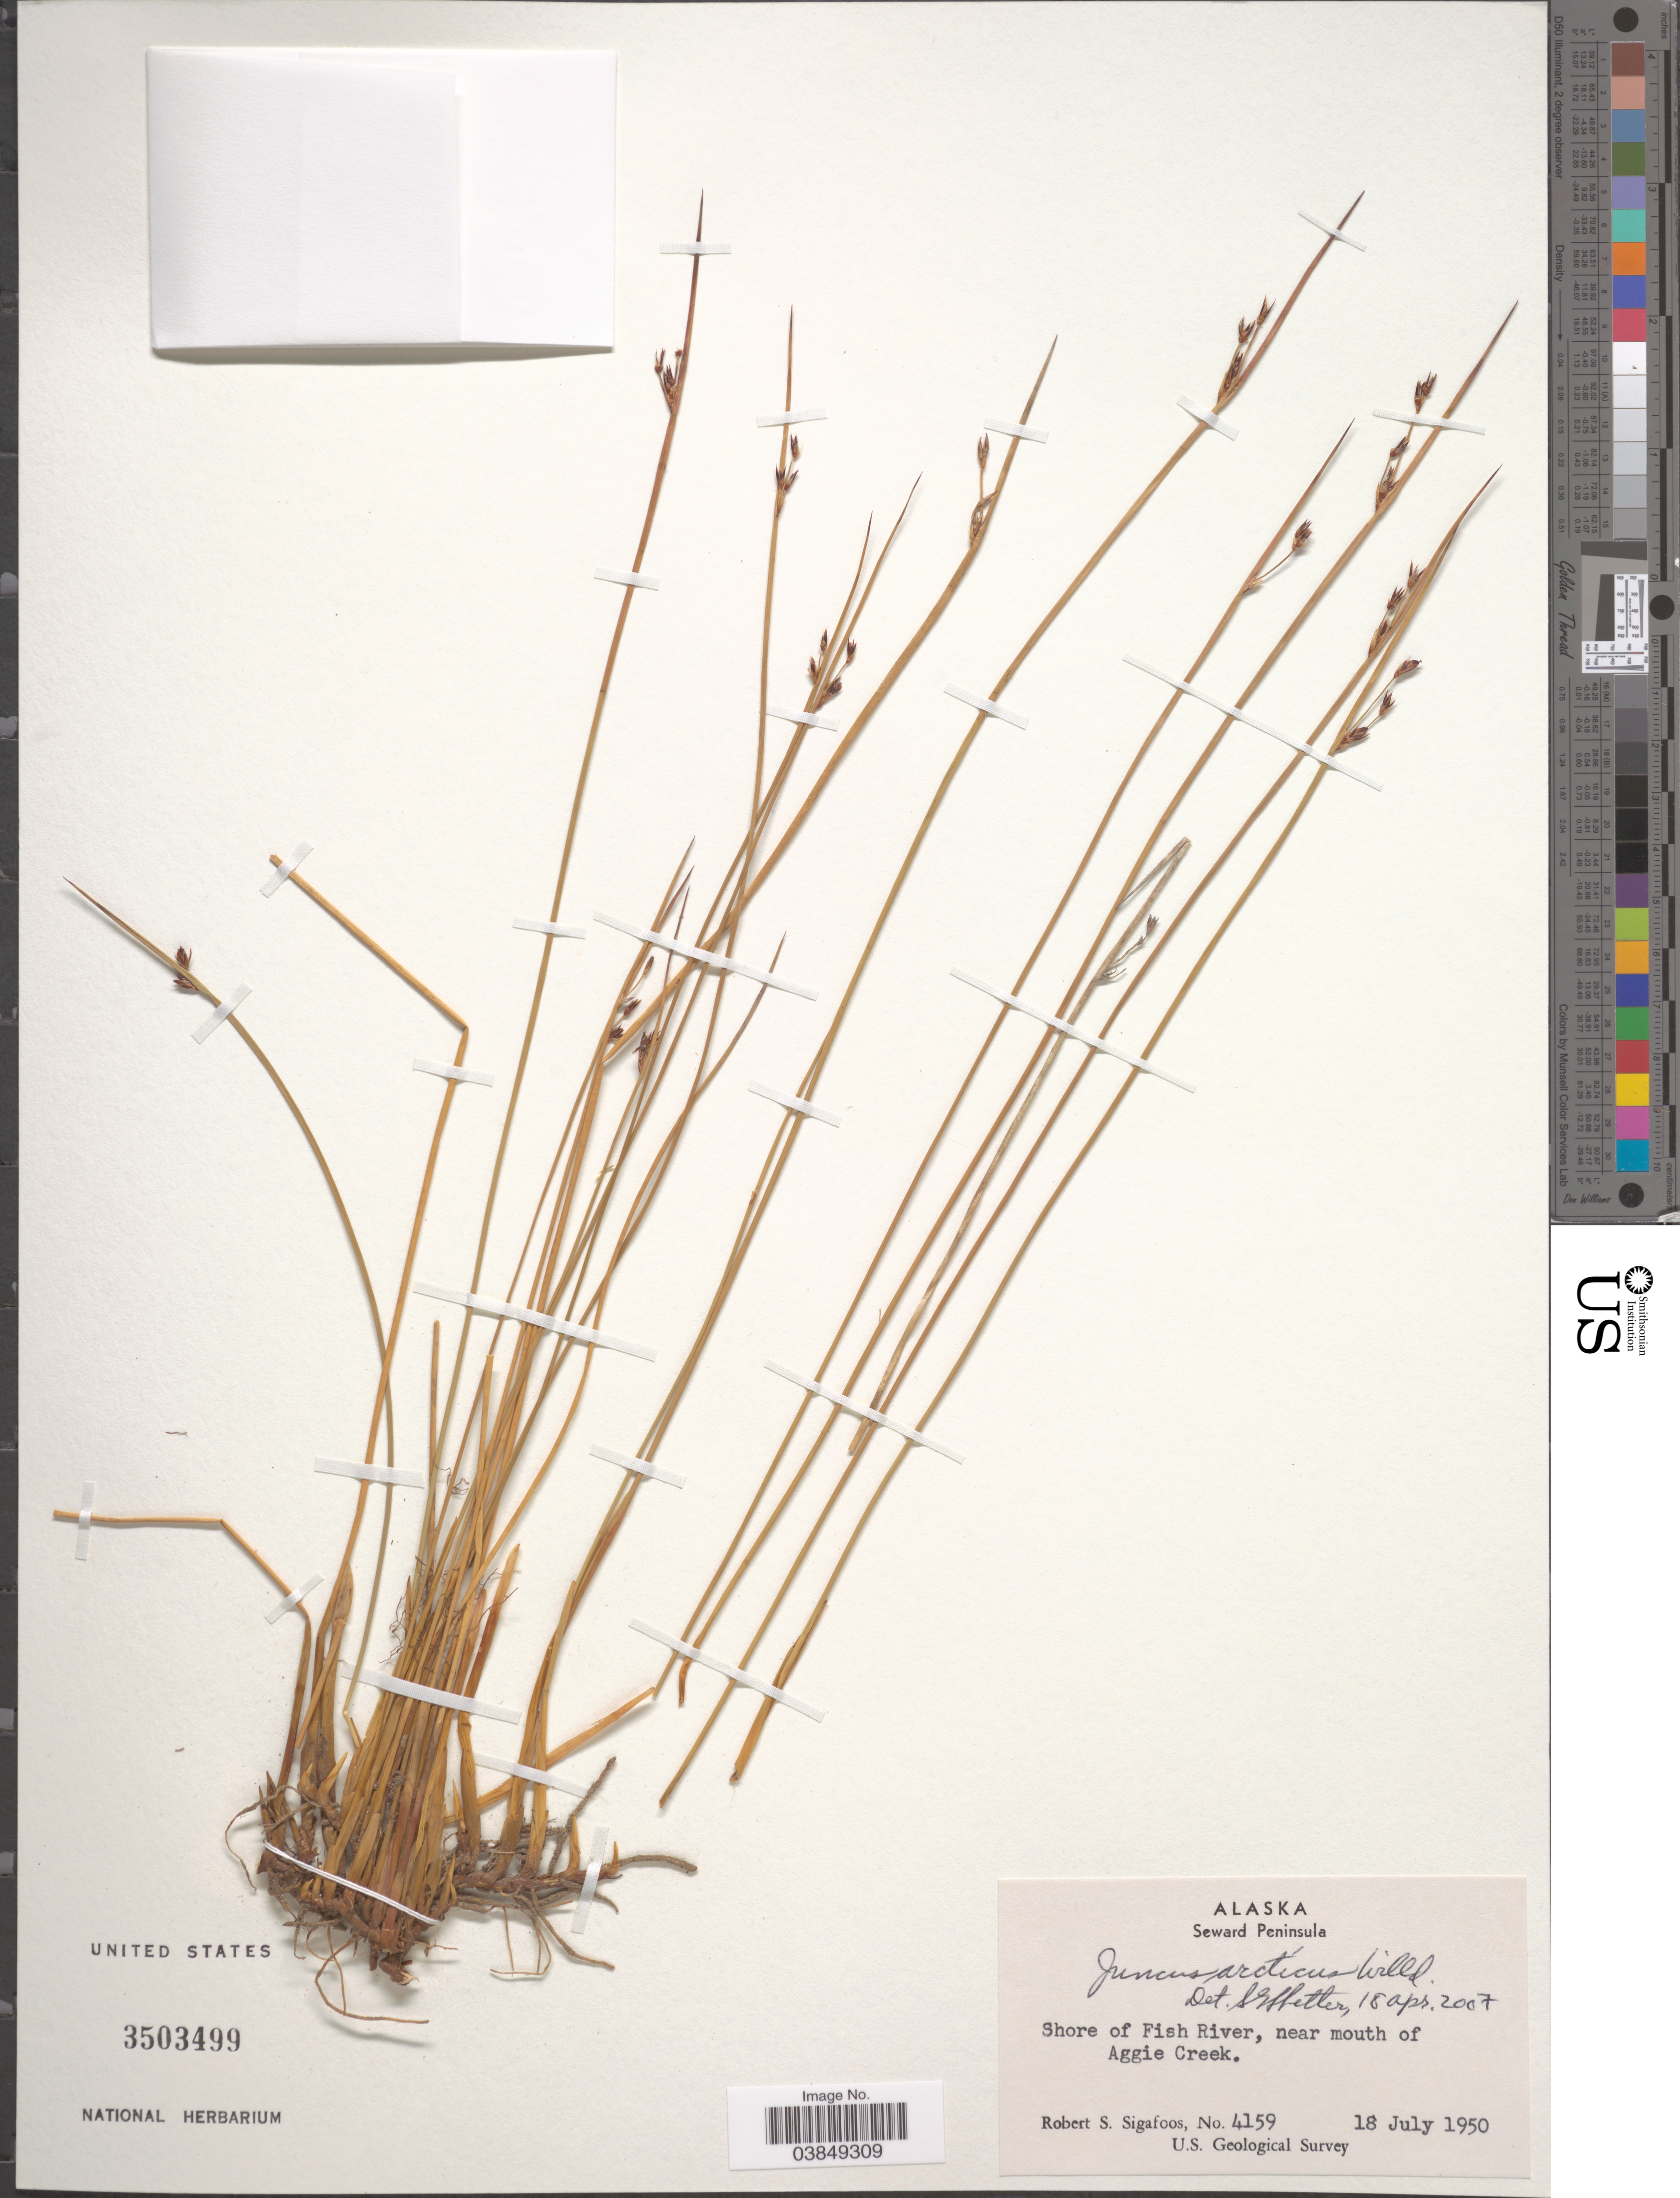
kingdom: Plantae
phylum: Tracheophyta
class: Liliopsida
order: Poales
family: Juncaceae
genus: Juncus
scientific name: Juncus arcticus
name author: Willd.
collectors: R. Sigafoos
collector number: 4159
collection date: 1950-07-18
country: United States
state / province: Alaska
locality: Seward Peninsula. Shore of Fish River, near mouth of Aggie Creek.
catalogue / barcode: US 3503499